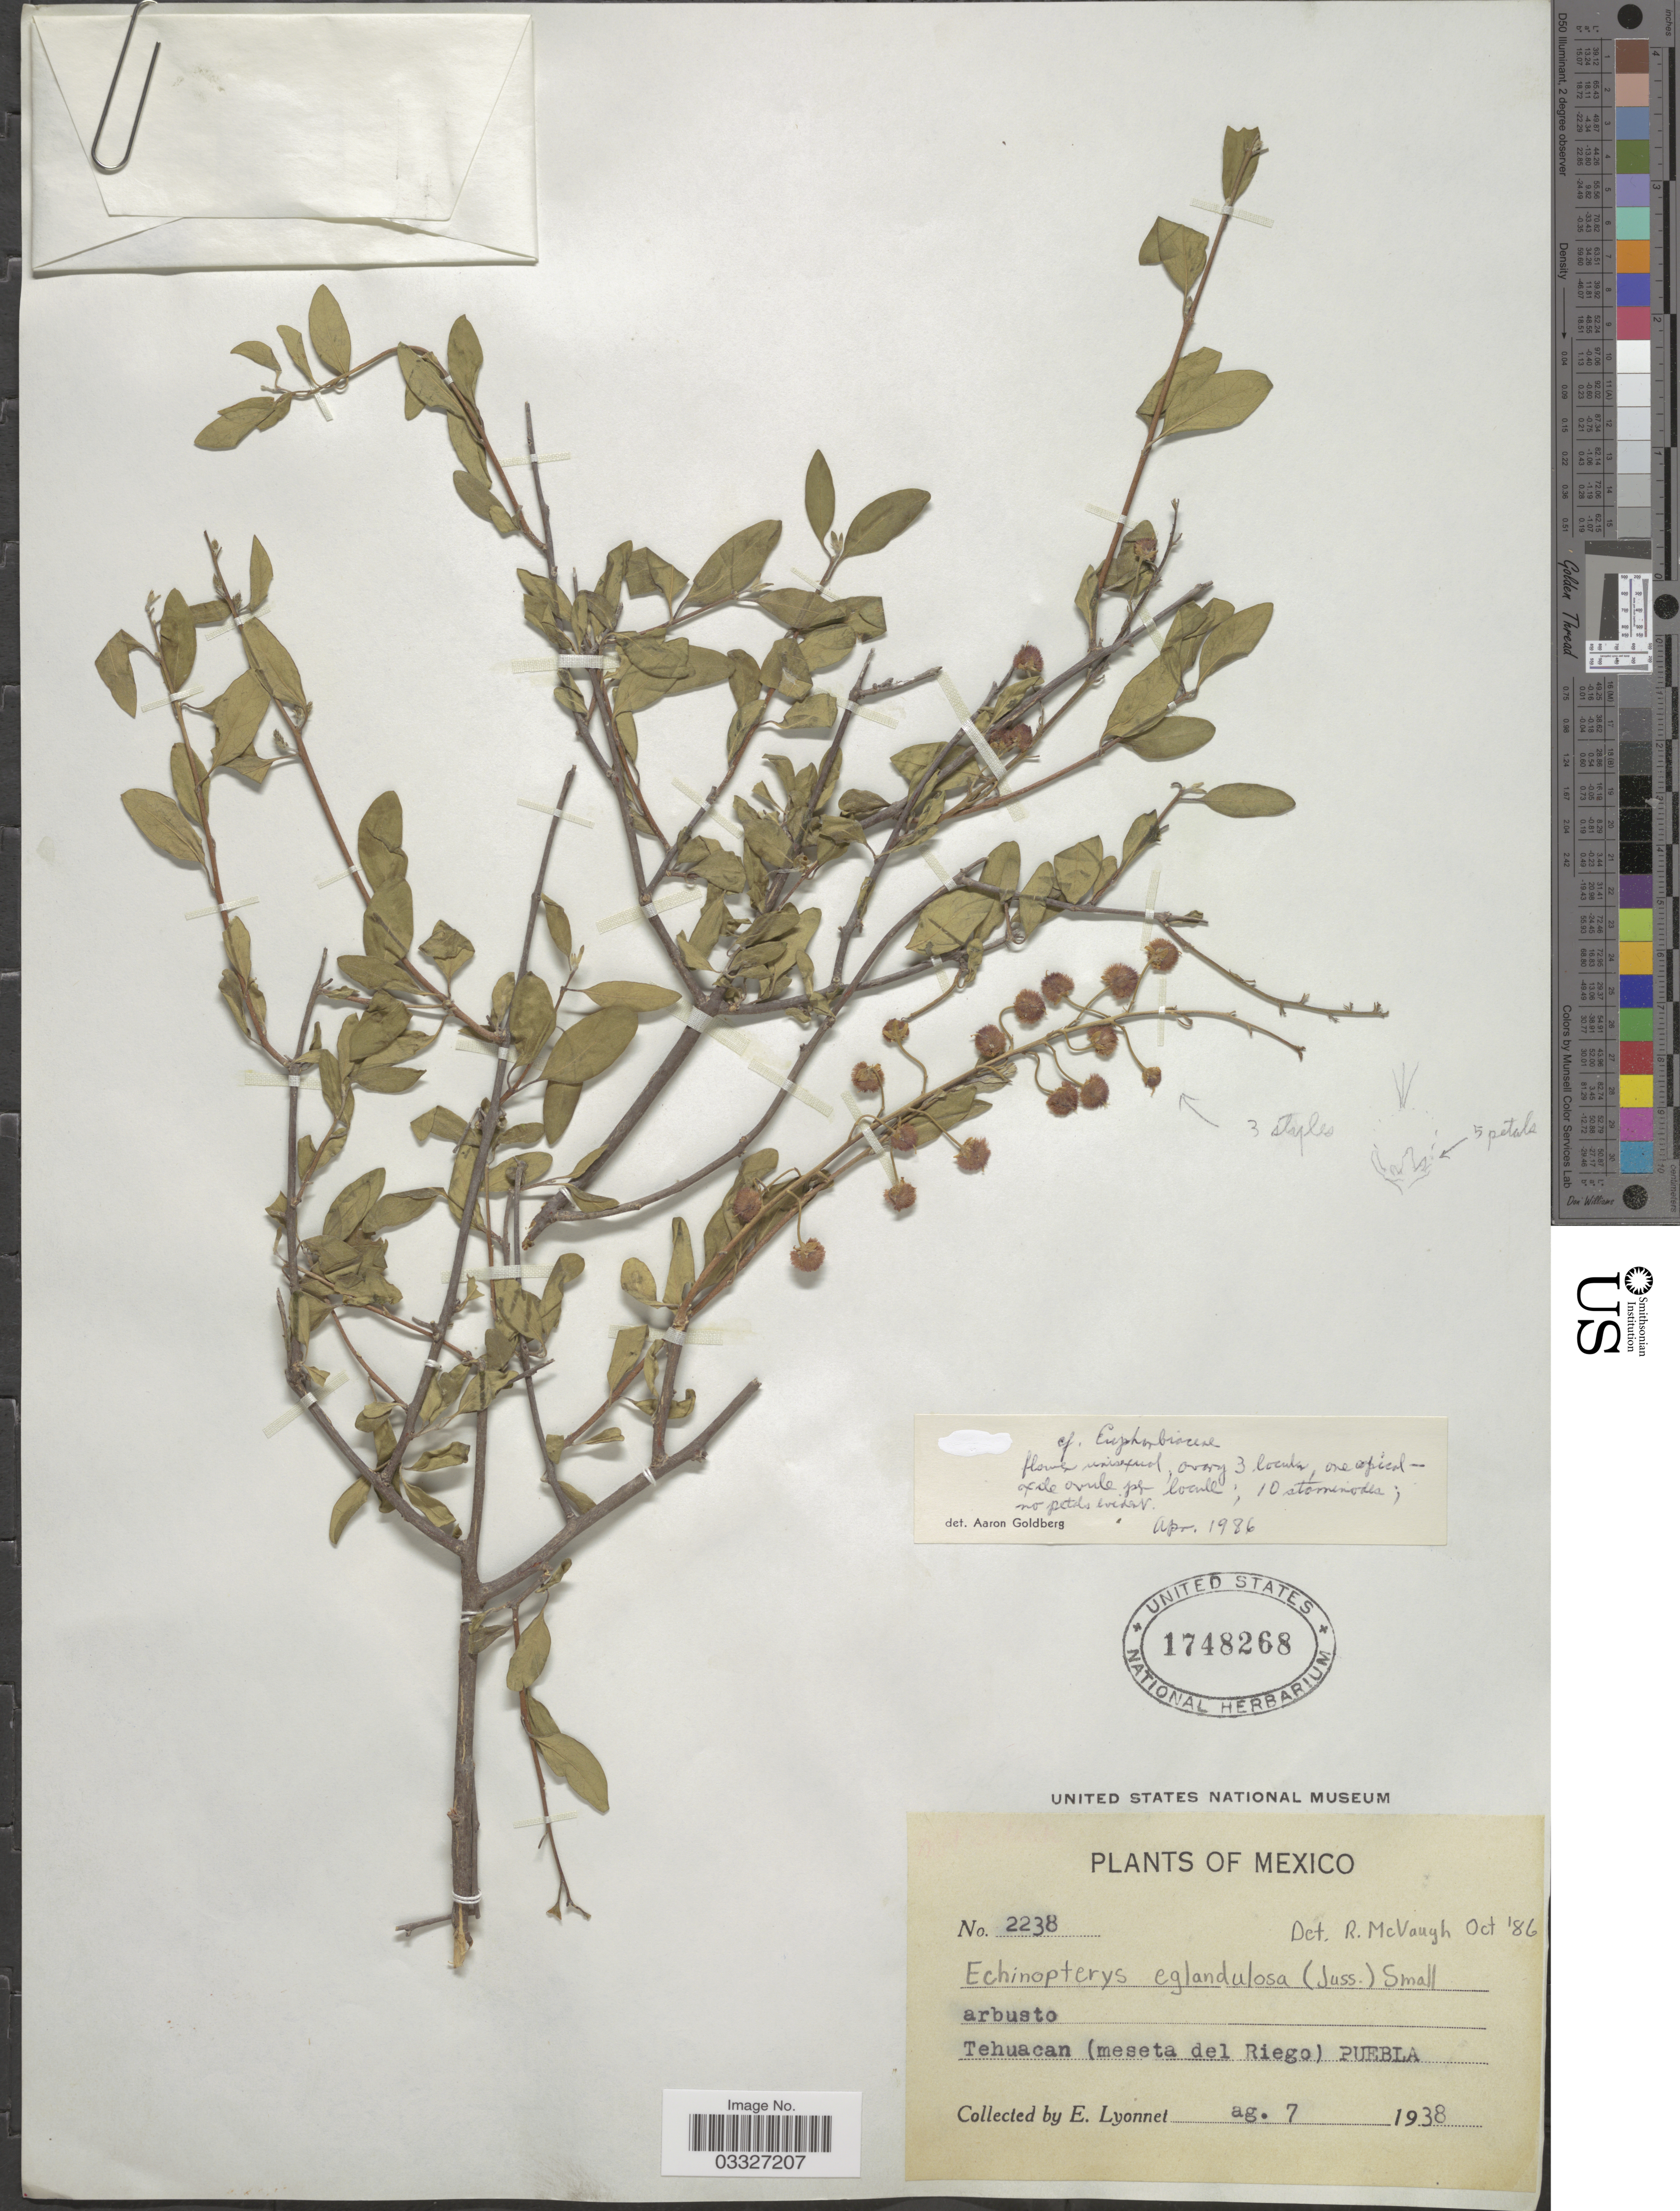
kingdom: Plantae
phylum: Tracheophyta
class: Magnoliopsida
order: Malpighiales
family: Malpighiaceae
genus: Echinopterys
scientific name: Echinopterys eglandulosa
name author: (A. Juss.) Small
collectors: E. Lyonnet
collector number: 2238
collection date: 1938-08-07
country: Mexico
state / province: Puebla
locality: Tehuacan (meseta del Riego).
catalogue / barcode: US 1748268